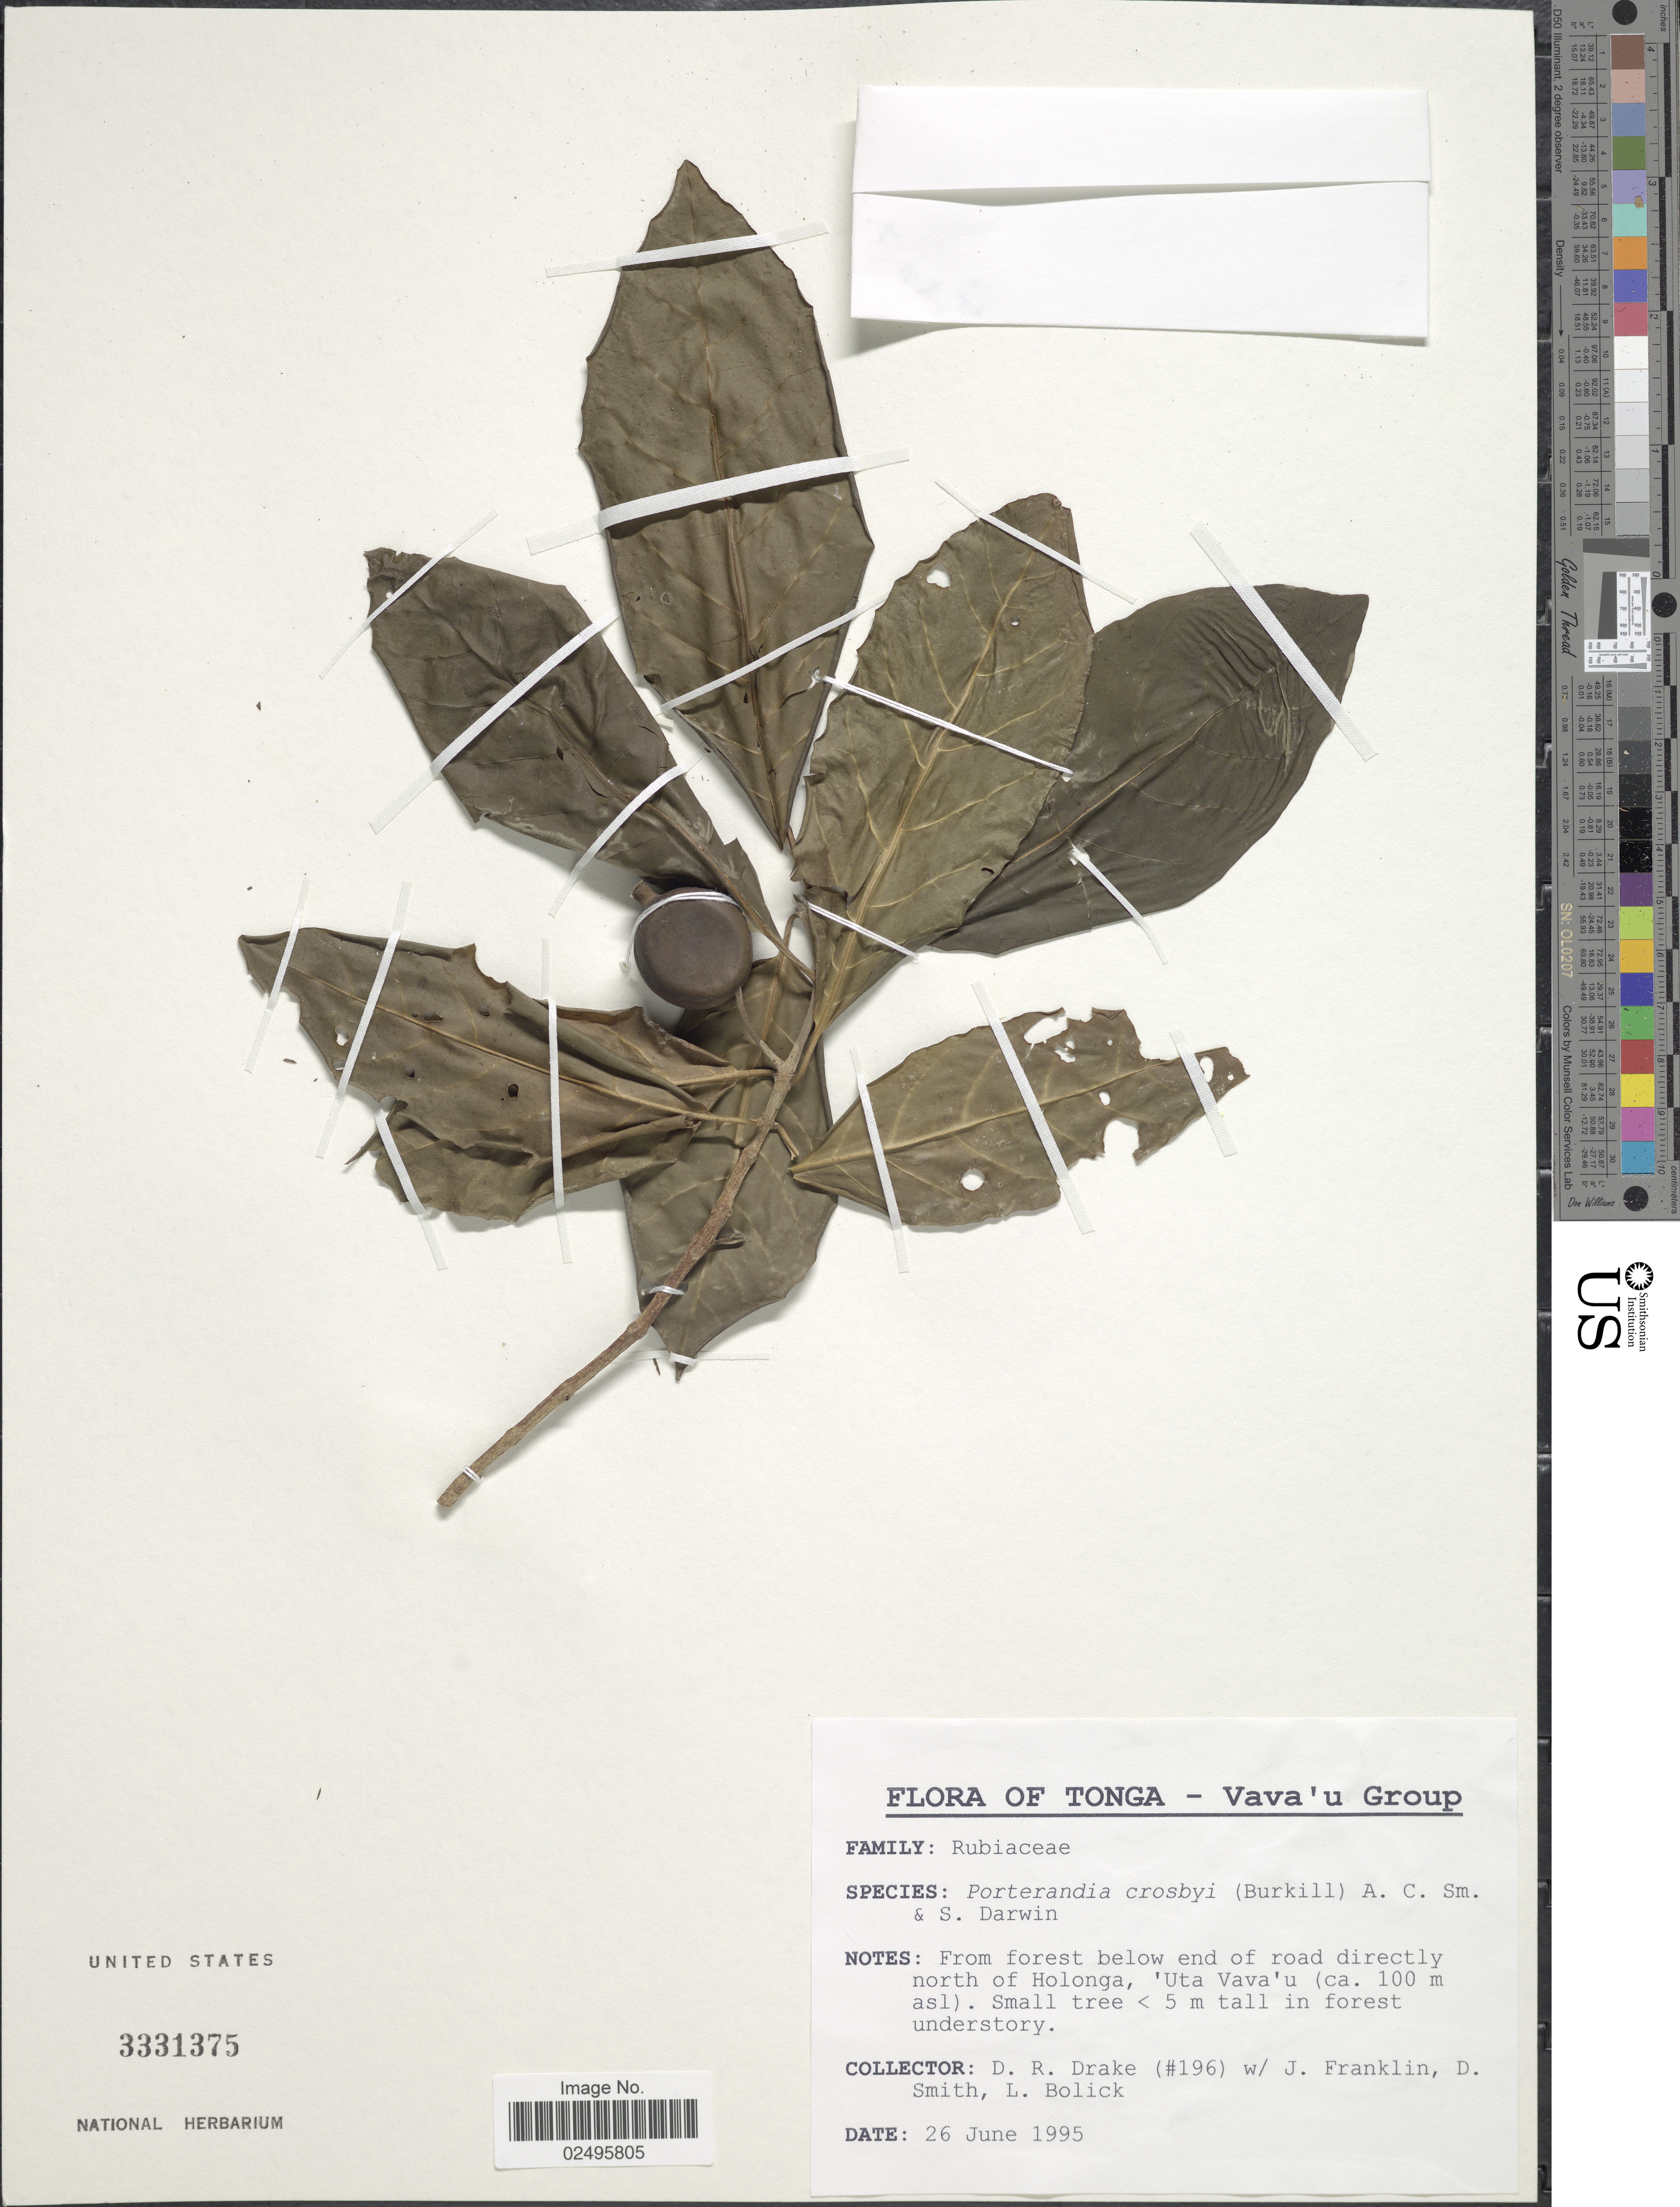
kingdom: Plantae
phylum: Tracheophyta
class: Magnoliopsida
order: Gentianales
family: Rubiaceae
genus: Porterandia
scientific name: Porterandia crosbyi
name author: (Burkill) A.C. Sm. & S.P. Darwin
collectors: D.R. Drake, J. Franklin, D. Smith & L. Bolick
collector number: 196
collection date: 1995-06-26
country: Tonga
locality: Vava'u Group. From forest below end of road directly north of Holonga, 'Uta Vava'u.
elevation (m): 100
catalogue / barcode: US 3331375